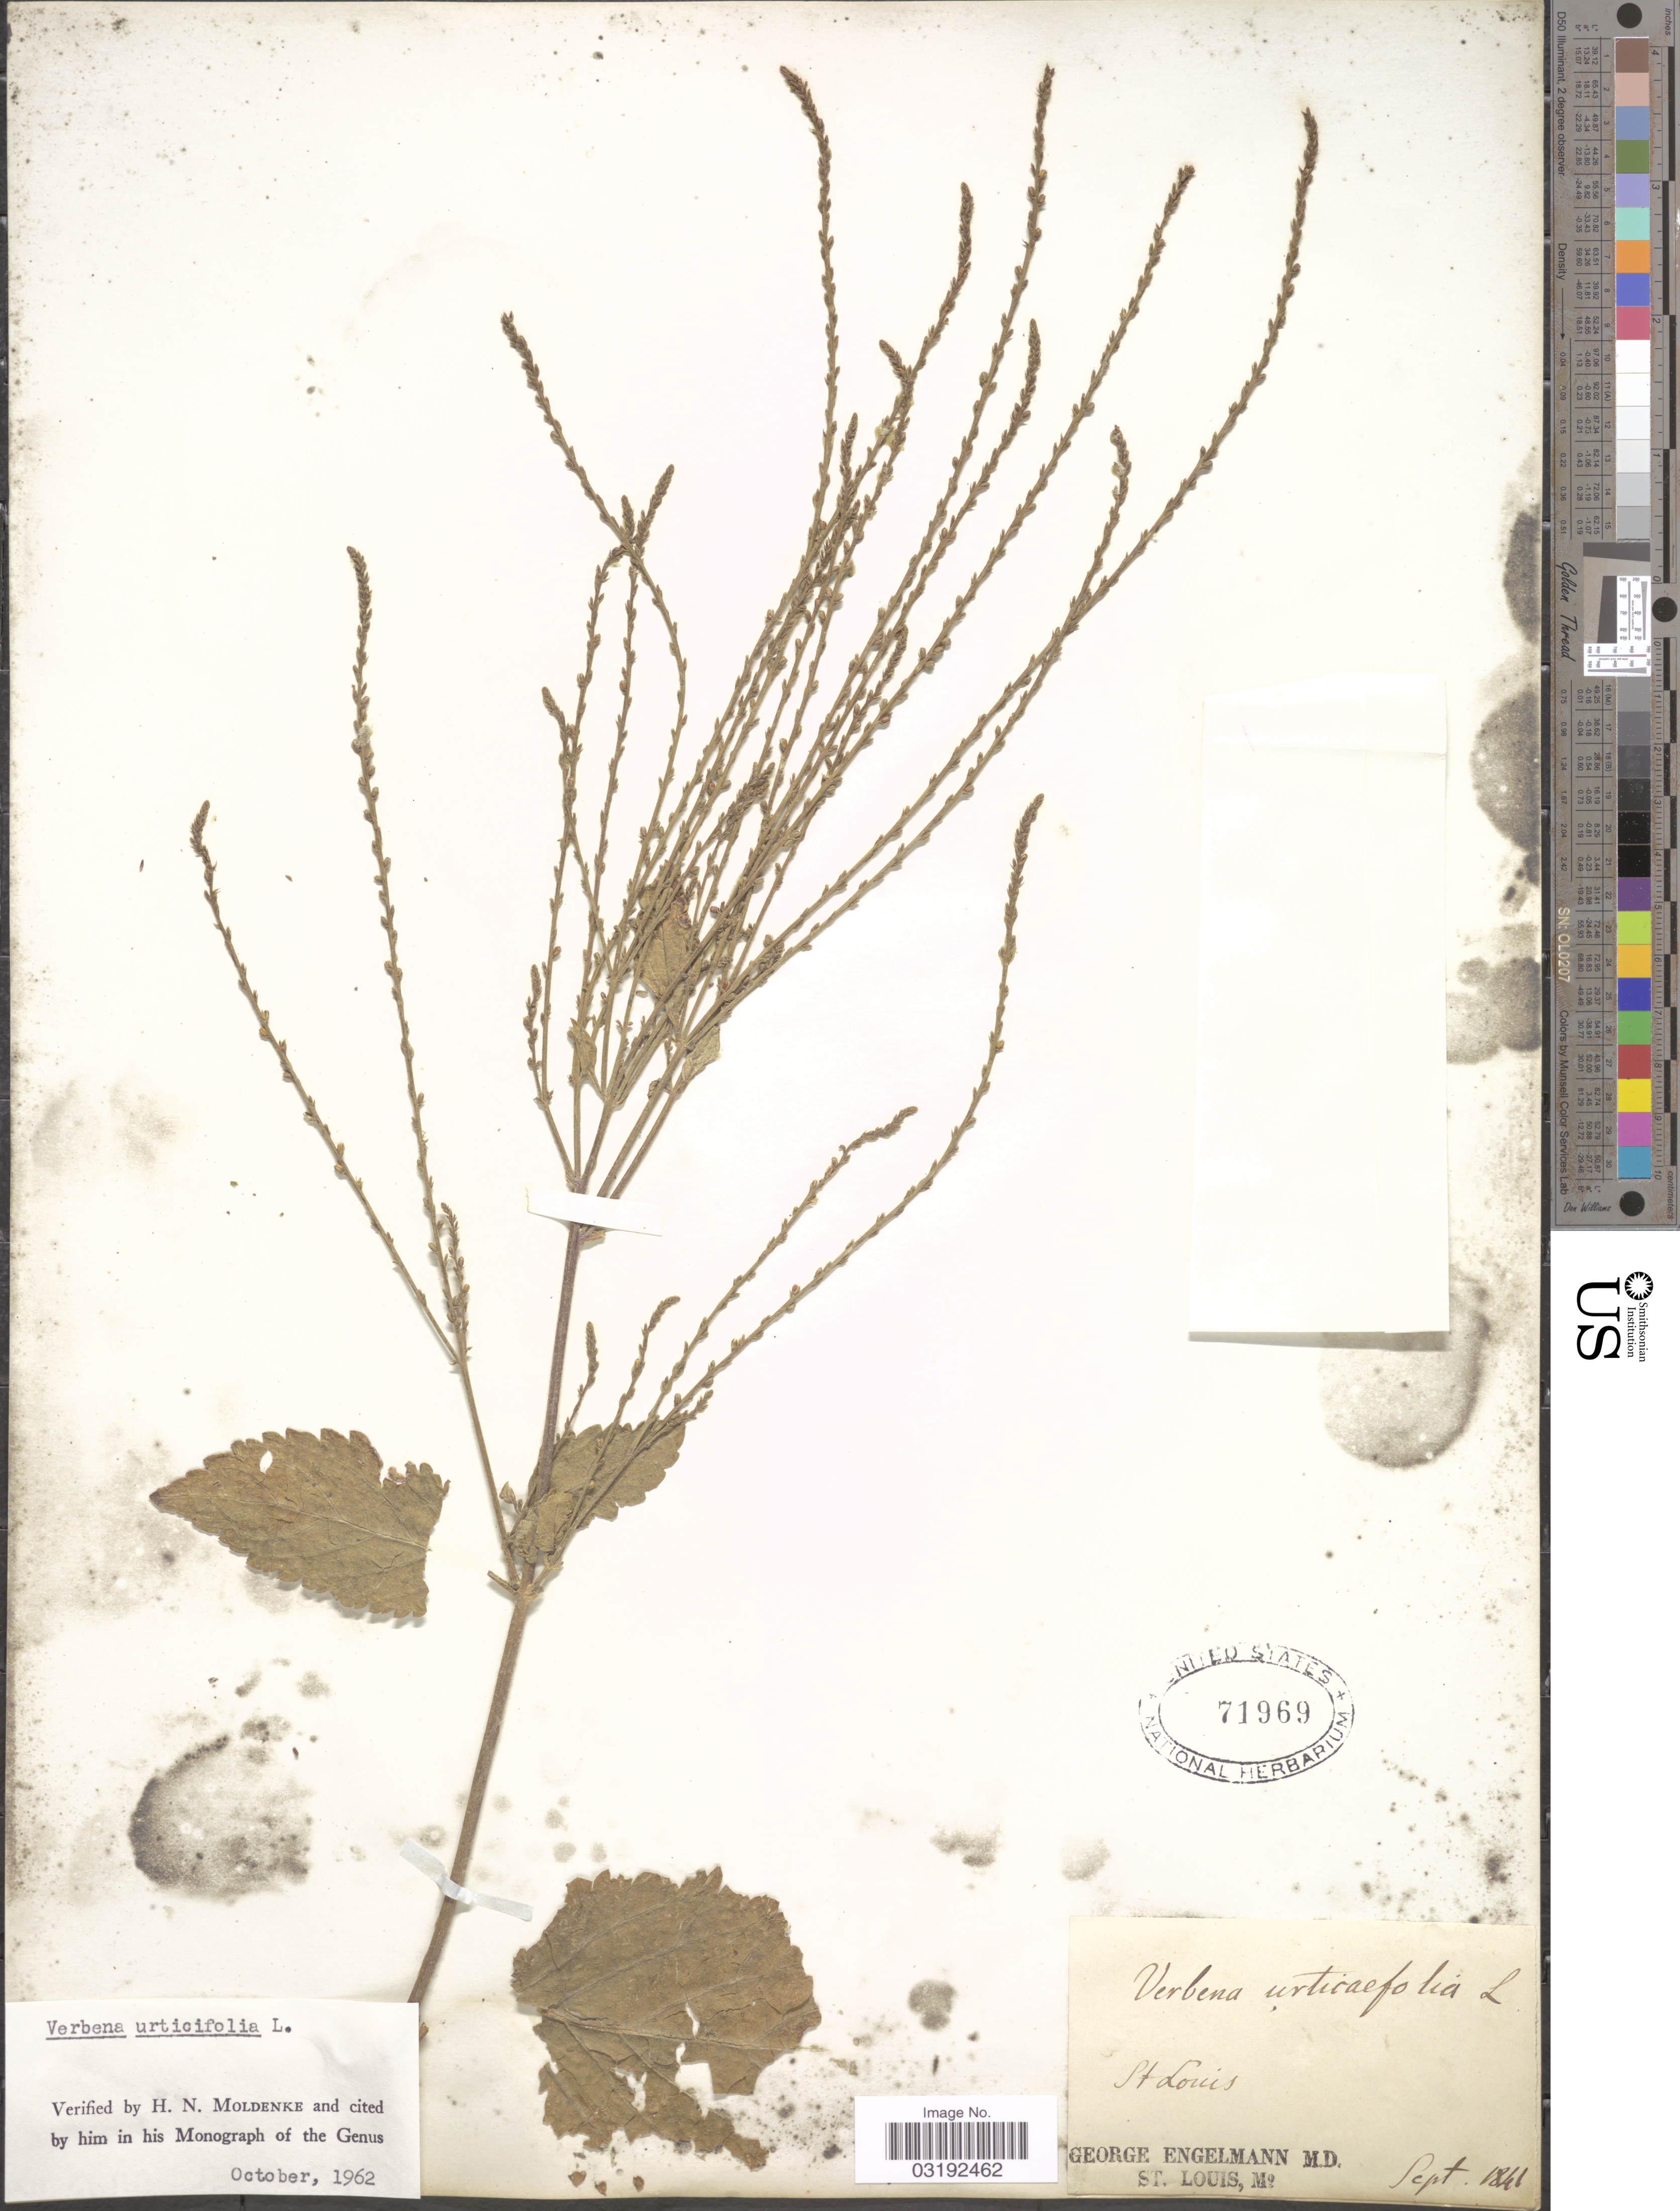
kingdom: Plantae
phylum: Tracheophyta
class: Magnoliopsida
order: Lamiales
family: Verbenaceae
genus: Verbena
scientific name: Verbena urticifolia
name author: L.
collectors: G. Engelmann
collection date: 1841-09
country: United States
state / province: Missouri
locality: St Louis.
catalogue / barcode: US 71969